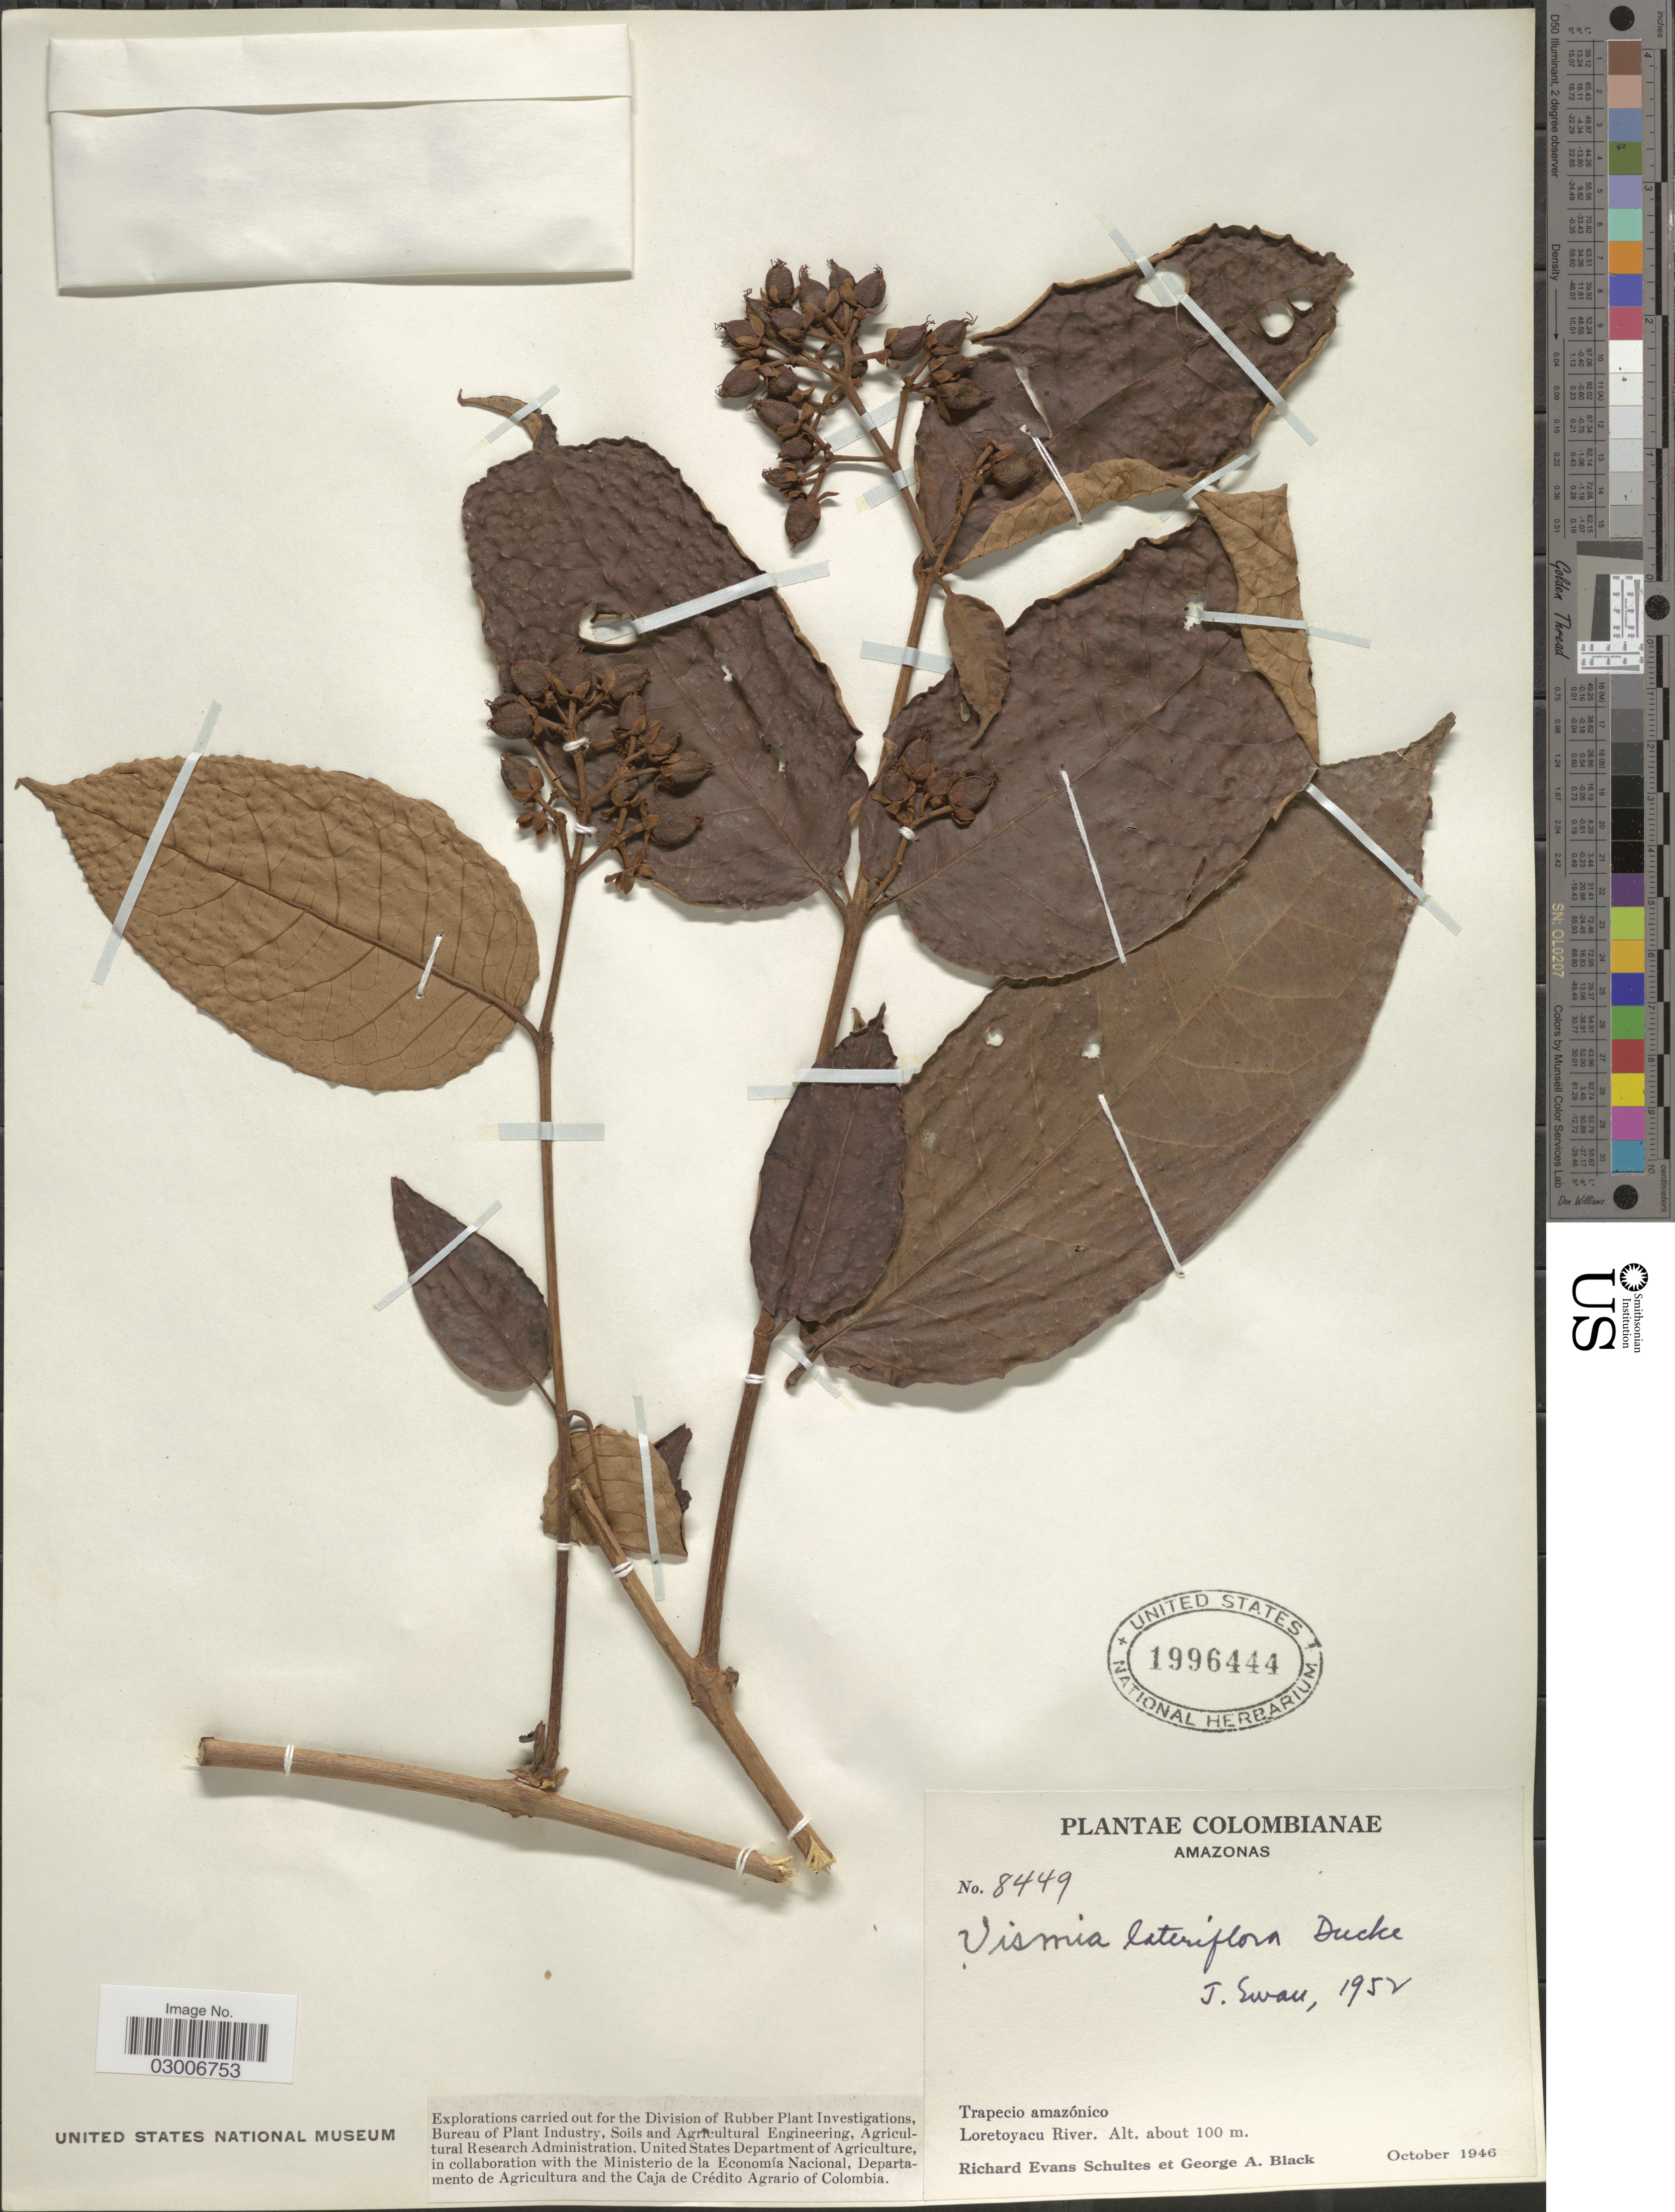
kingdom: Plantae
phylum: Tracheophyta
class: Magnoliopsida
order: Malpighiales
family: Hypericaceae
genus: Vismia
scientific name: Vismia lateriflora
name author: Ducke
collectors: R. E. Schultes & G. A. Black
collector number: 8449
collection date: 1946-10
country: Colombia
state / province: Amazônas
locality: Trapecio amazónico, Loretoyacu River.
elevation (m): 100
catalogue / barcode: US 1996444